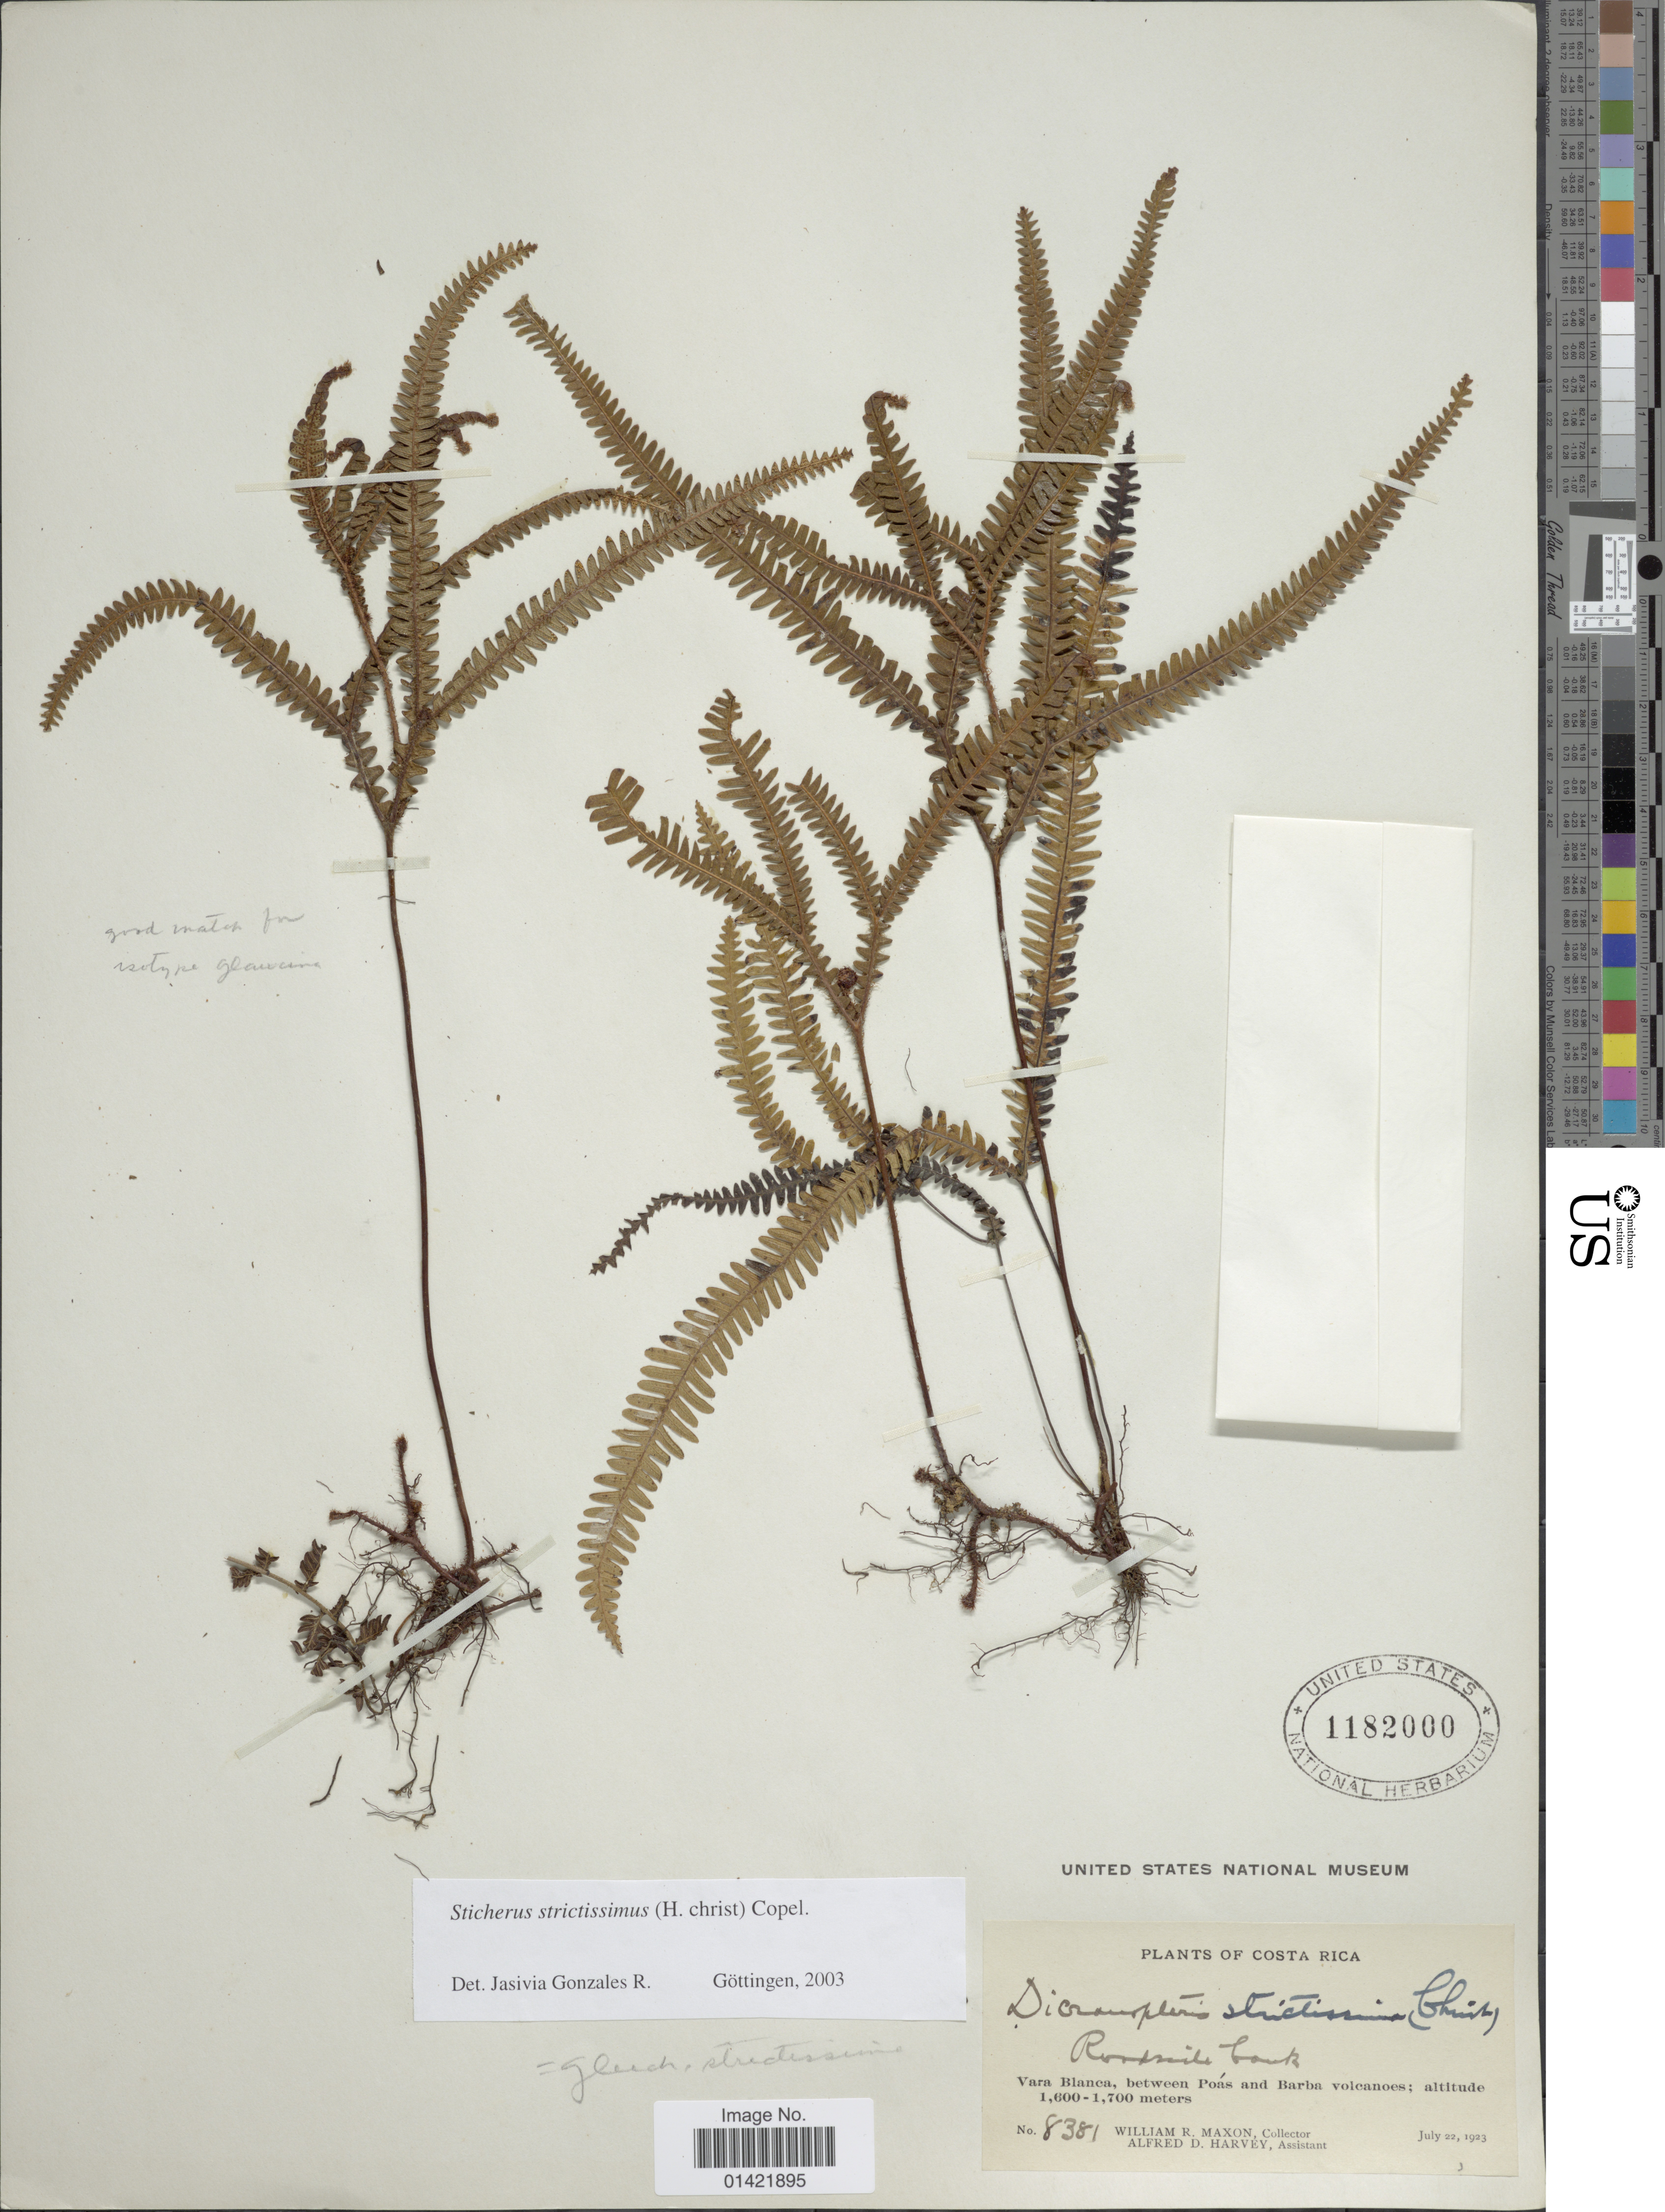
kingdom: Plantae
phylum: Tracheophyta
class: Polypodiopsida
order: Gleicheniales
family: Gleicheniaceae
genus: Sticherus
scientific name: Sticherus rubiginosus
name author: (Mett.) Nakai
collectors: W. R. Maxon & A. D. Harvey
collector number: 8381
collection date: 1923-07-22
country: Costa Rica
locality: Vara Blanca, between Poas and Barba volcanoes.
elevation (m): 1600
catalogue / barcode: US 1182000